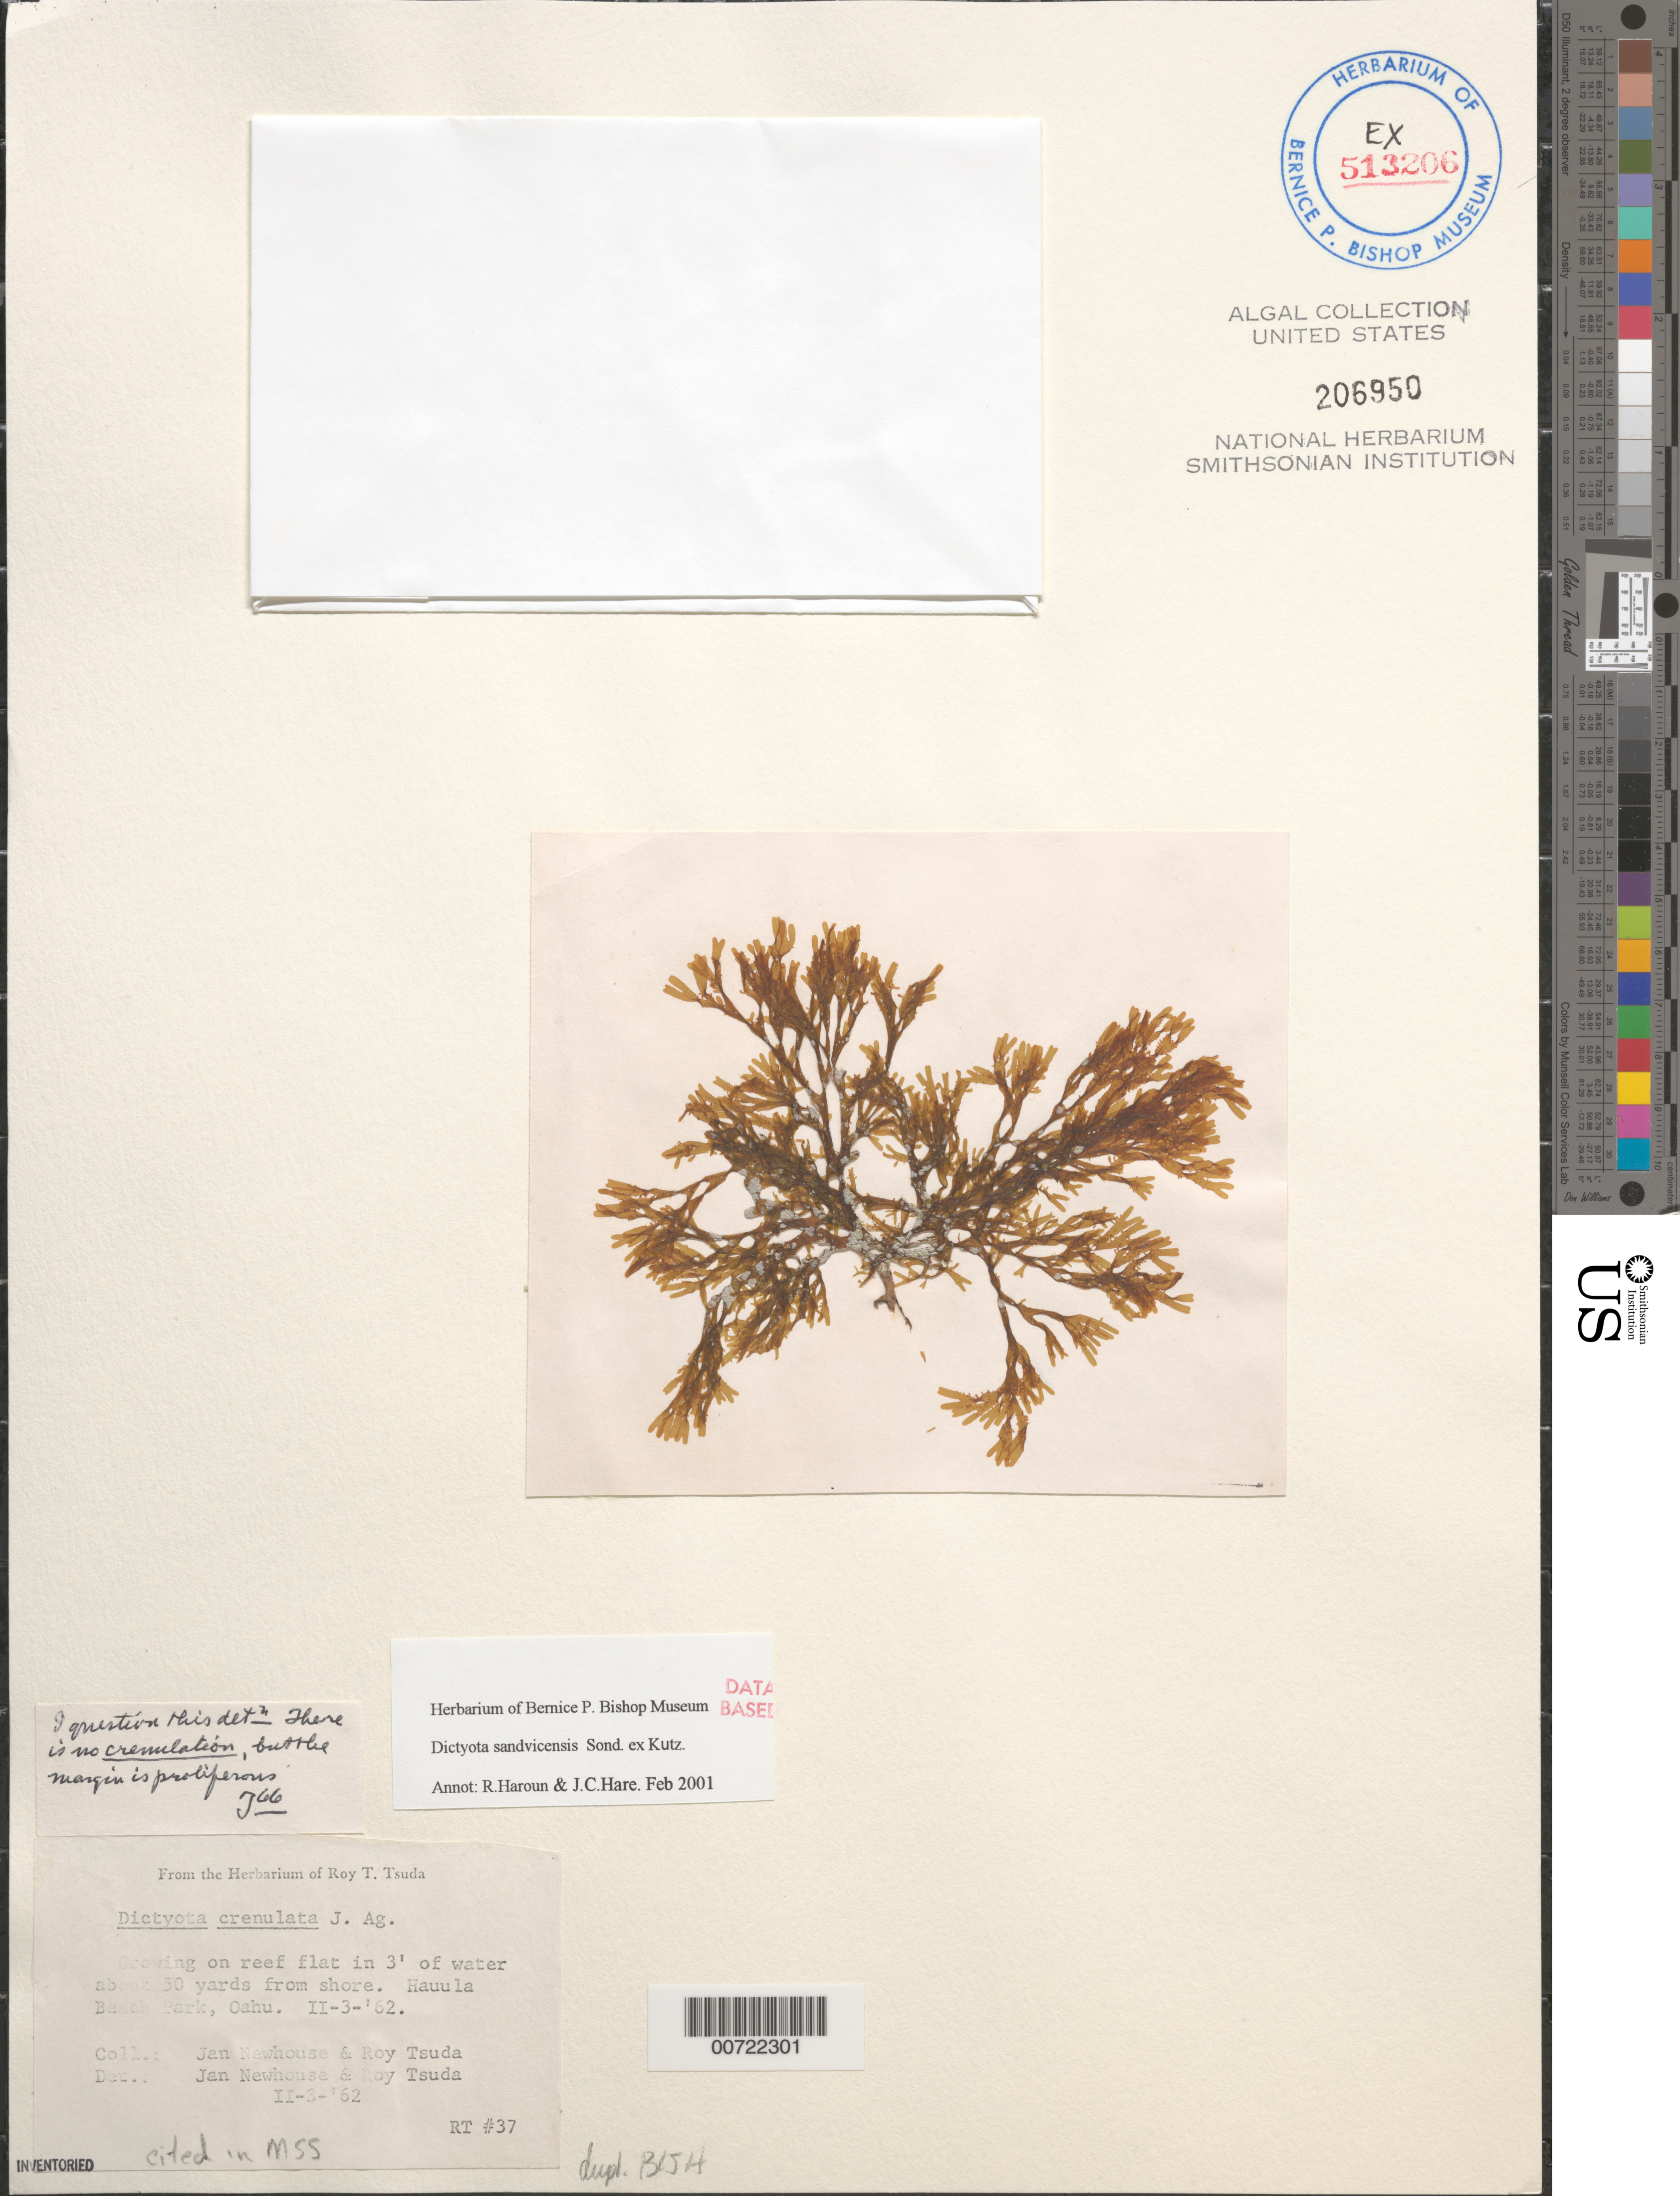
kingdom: Chromista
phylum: Ochrophyta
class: Phaeophyceae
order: Dictyotales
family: Dictyotaceae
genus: Dictyota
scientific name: Dictyota sandvicensis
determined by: Hare, Joan C.; Haroun, Ricardo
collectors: W. J. Newhouse & R. Tsuda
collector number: RT 37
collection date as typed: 03 Feb 1962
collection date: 1962-02-03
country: United States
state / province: Hawaii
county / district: Honolulu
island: Oahu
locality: Hau'ula Beach Park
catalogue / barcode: US 206950